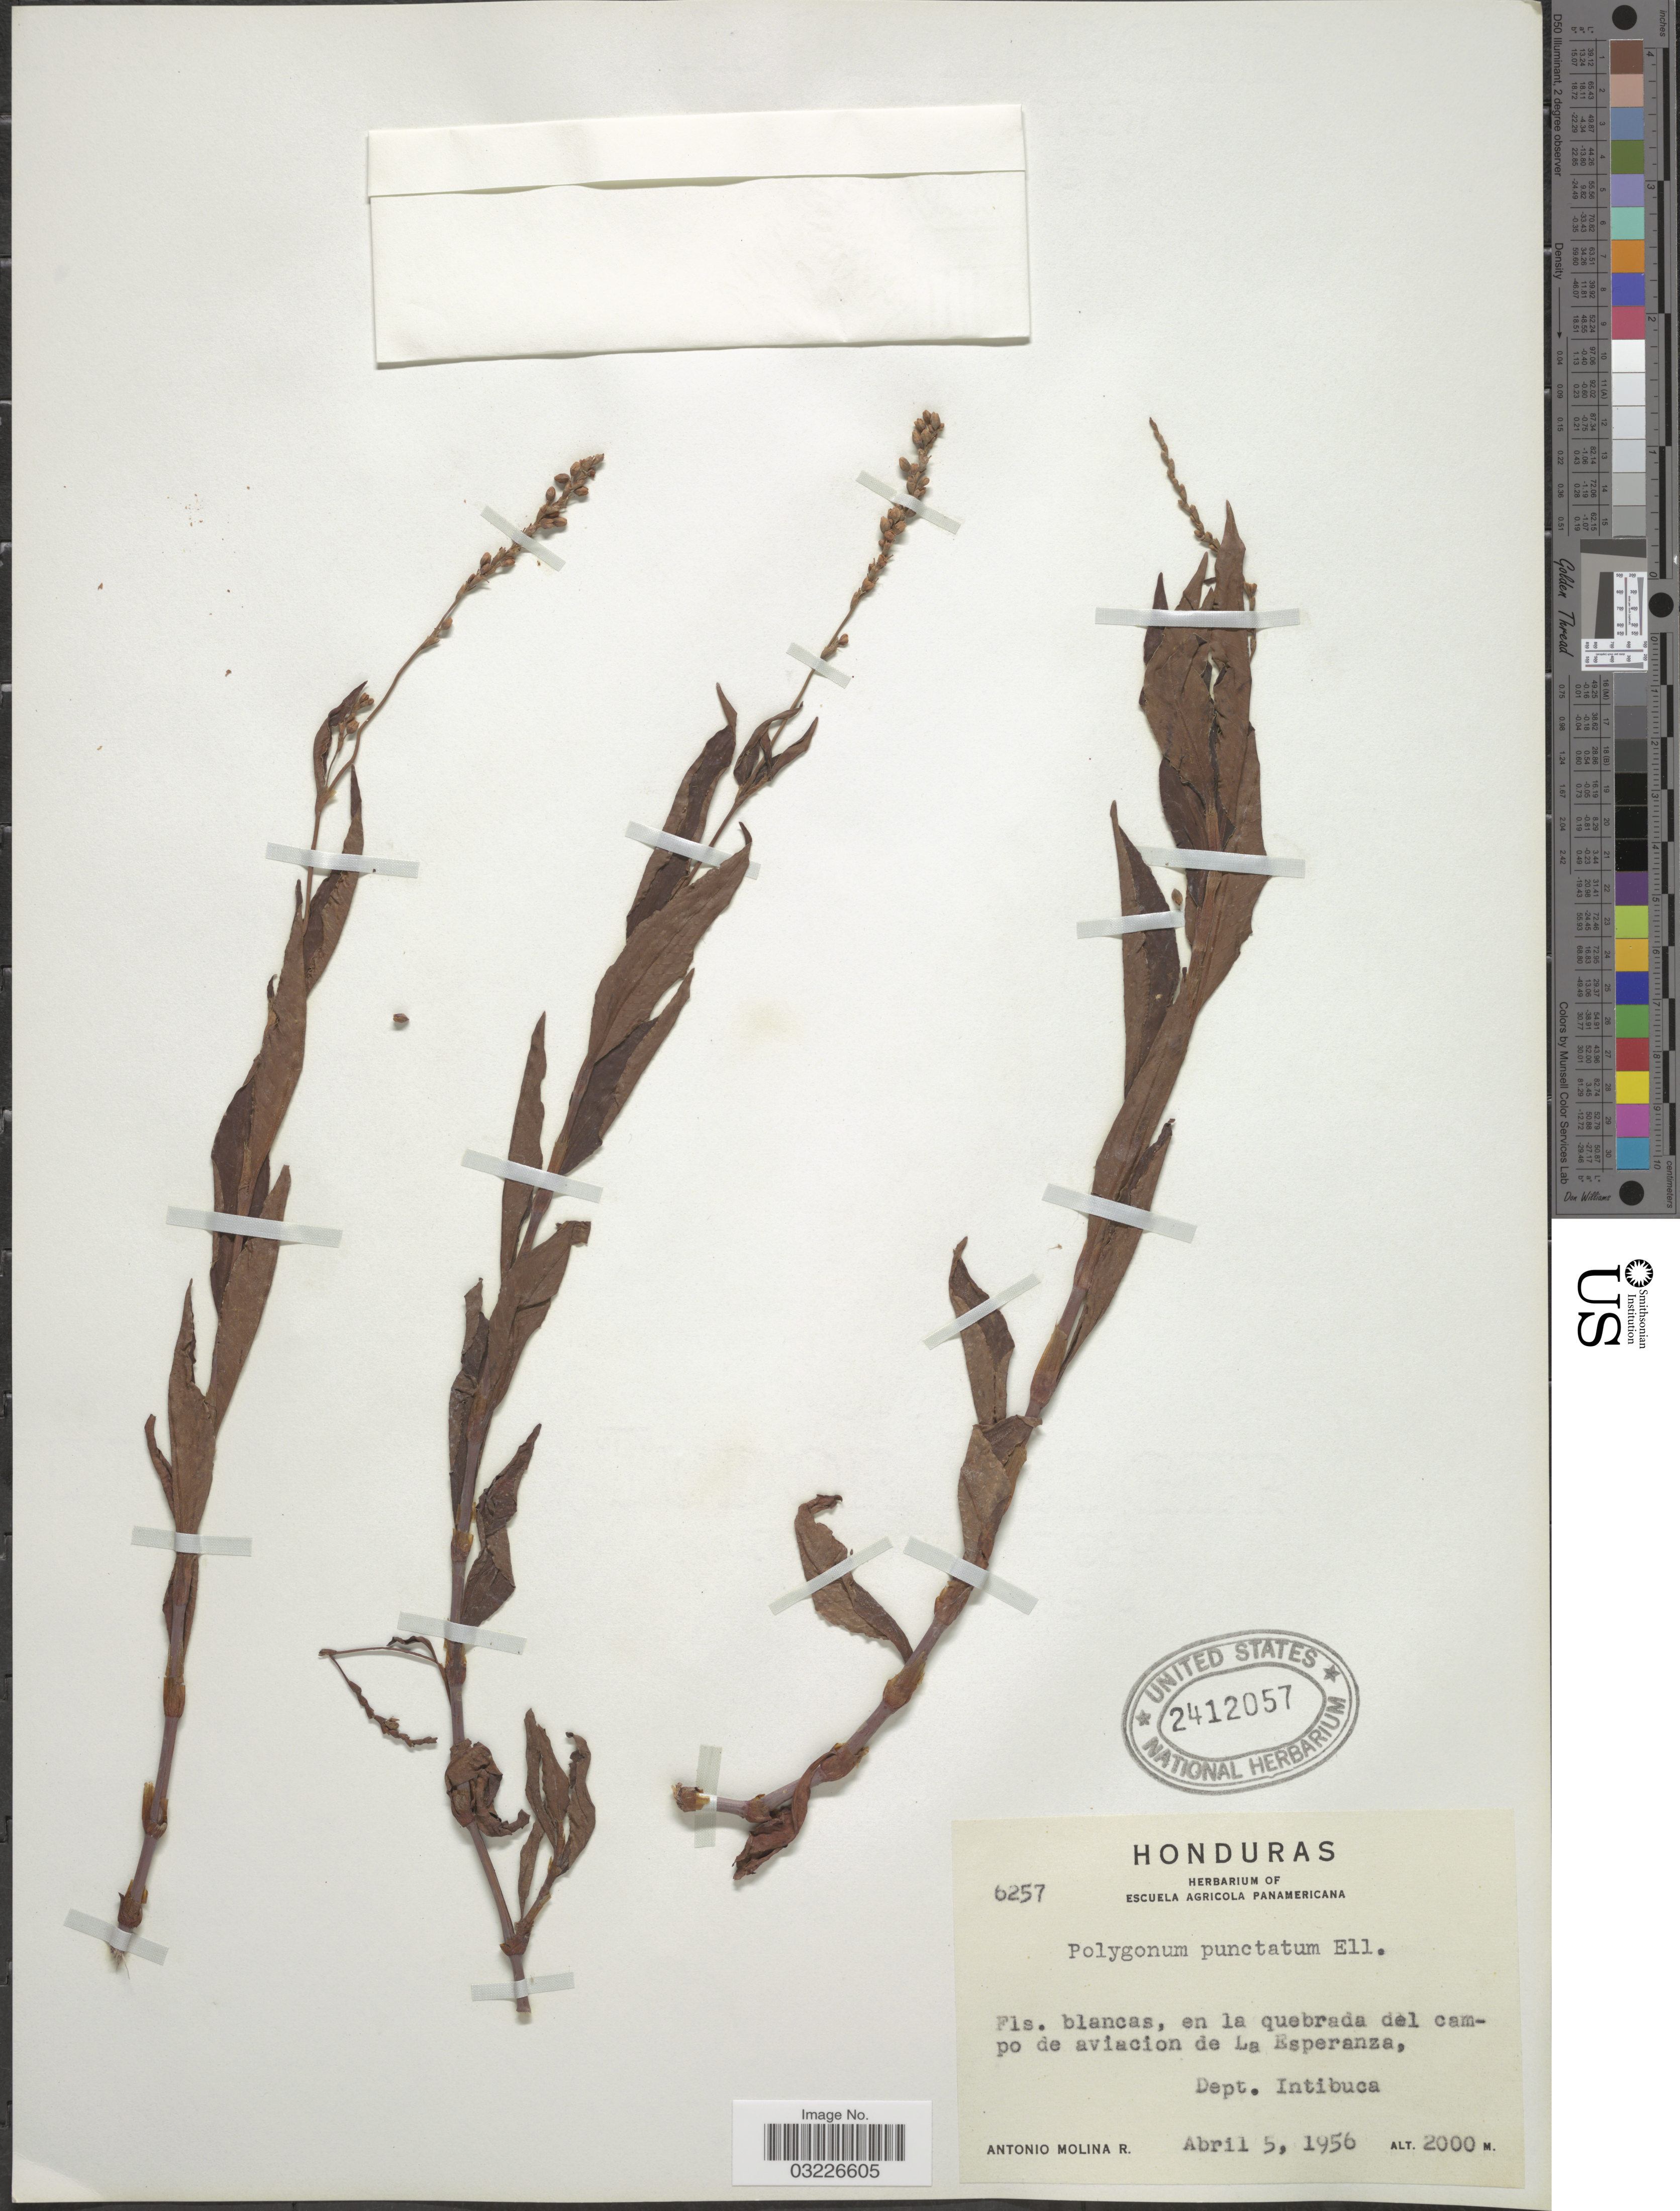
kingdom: Plantae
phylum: Tracheophyta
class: Magnoliopsida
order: Caryophyllales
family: Polygonaceae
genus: Polygonum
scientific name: Polygonum opelousanum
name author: Riddell ex Small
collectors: A. Molina R.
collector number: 6257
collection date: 1956-04-05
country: Honduras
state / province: Intibuca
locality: En la quebrada del campo de aviacion de La Esperanza, Dept. Intibuca.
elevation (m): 2000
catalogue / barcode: US 2412057